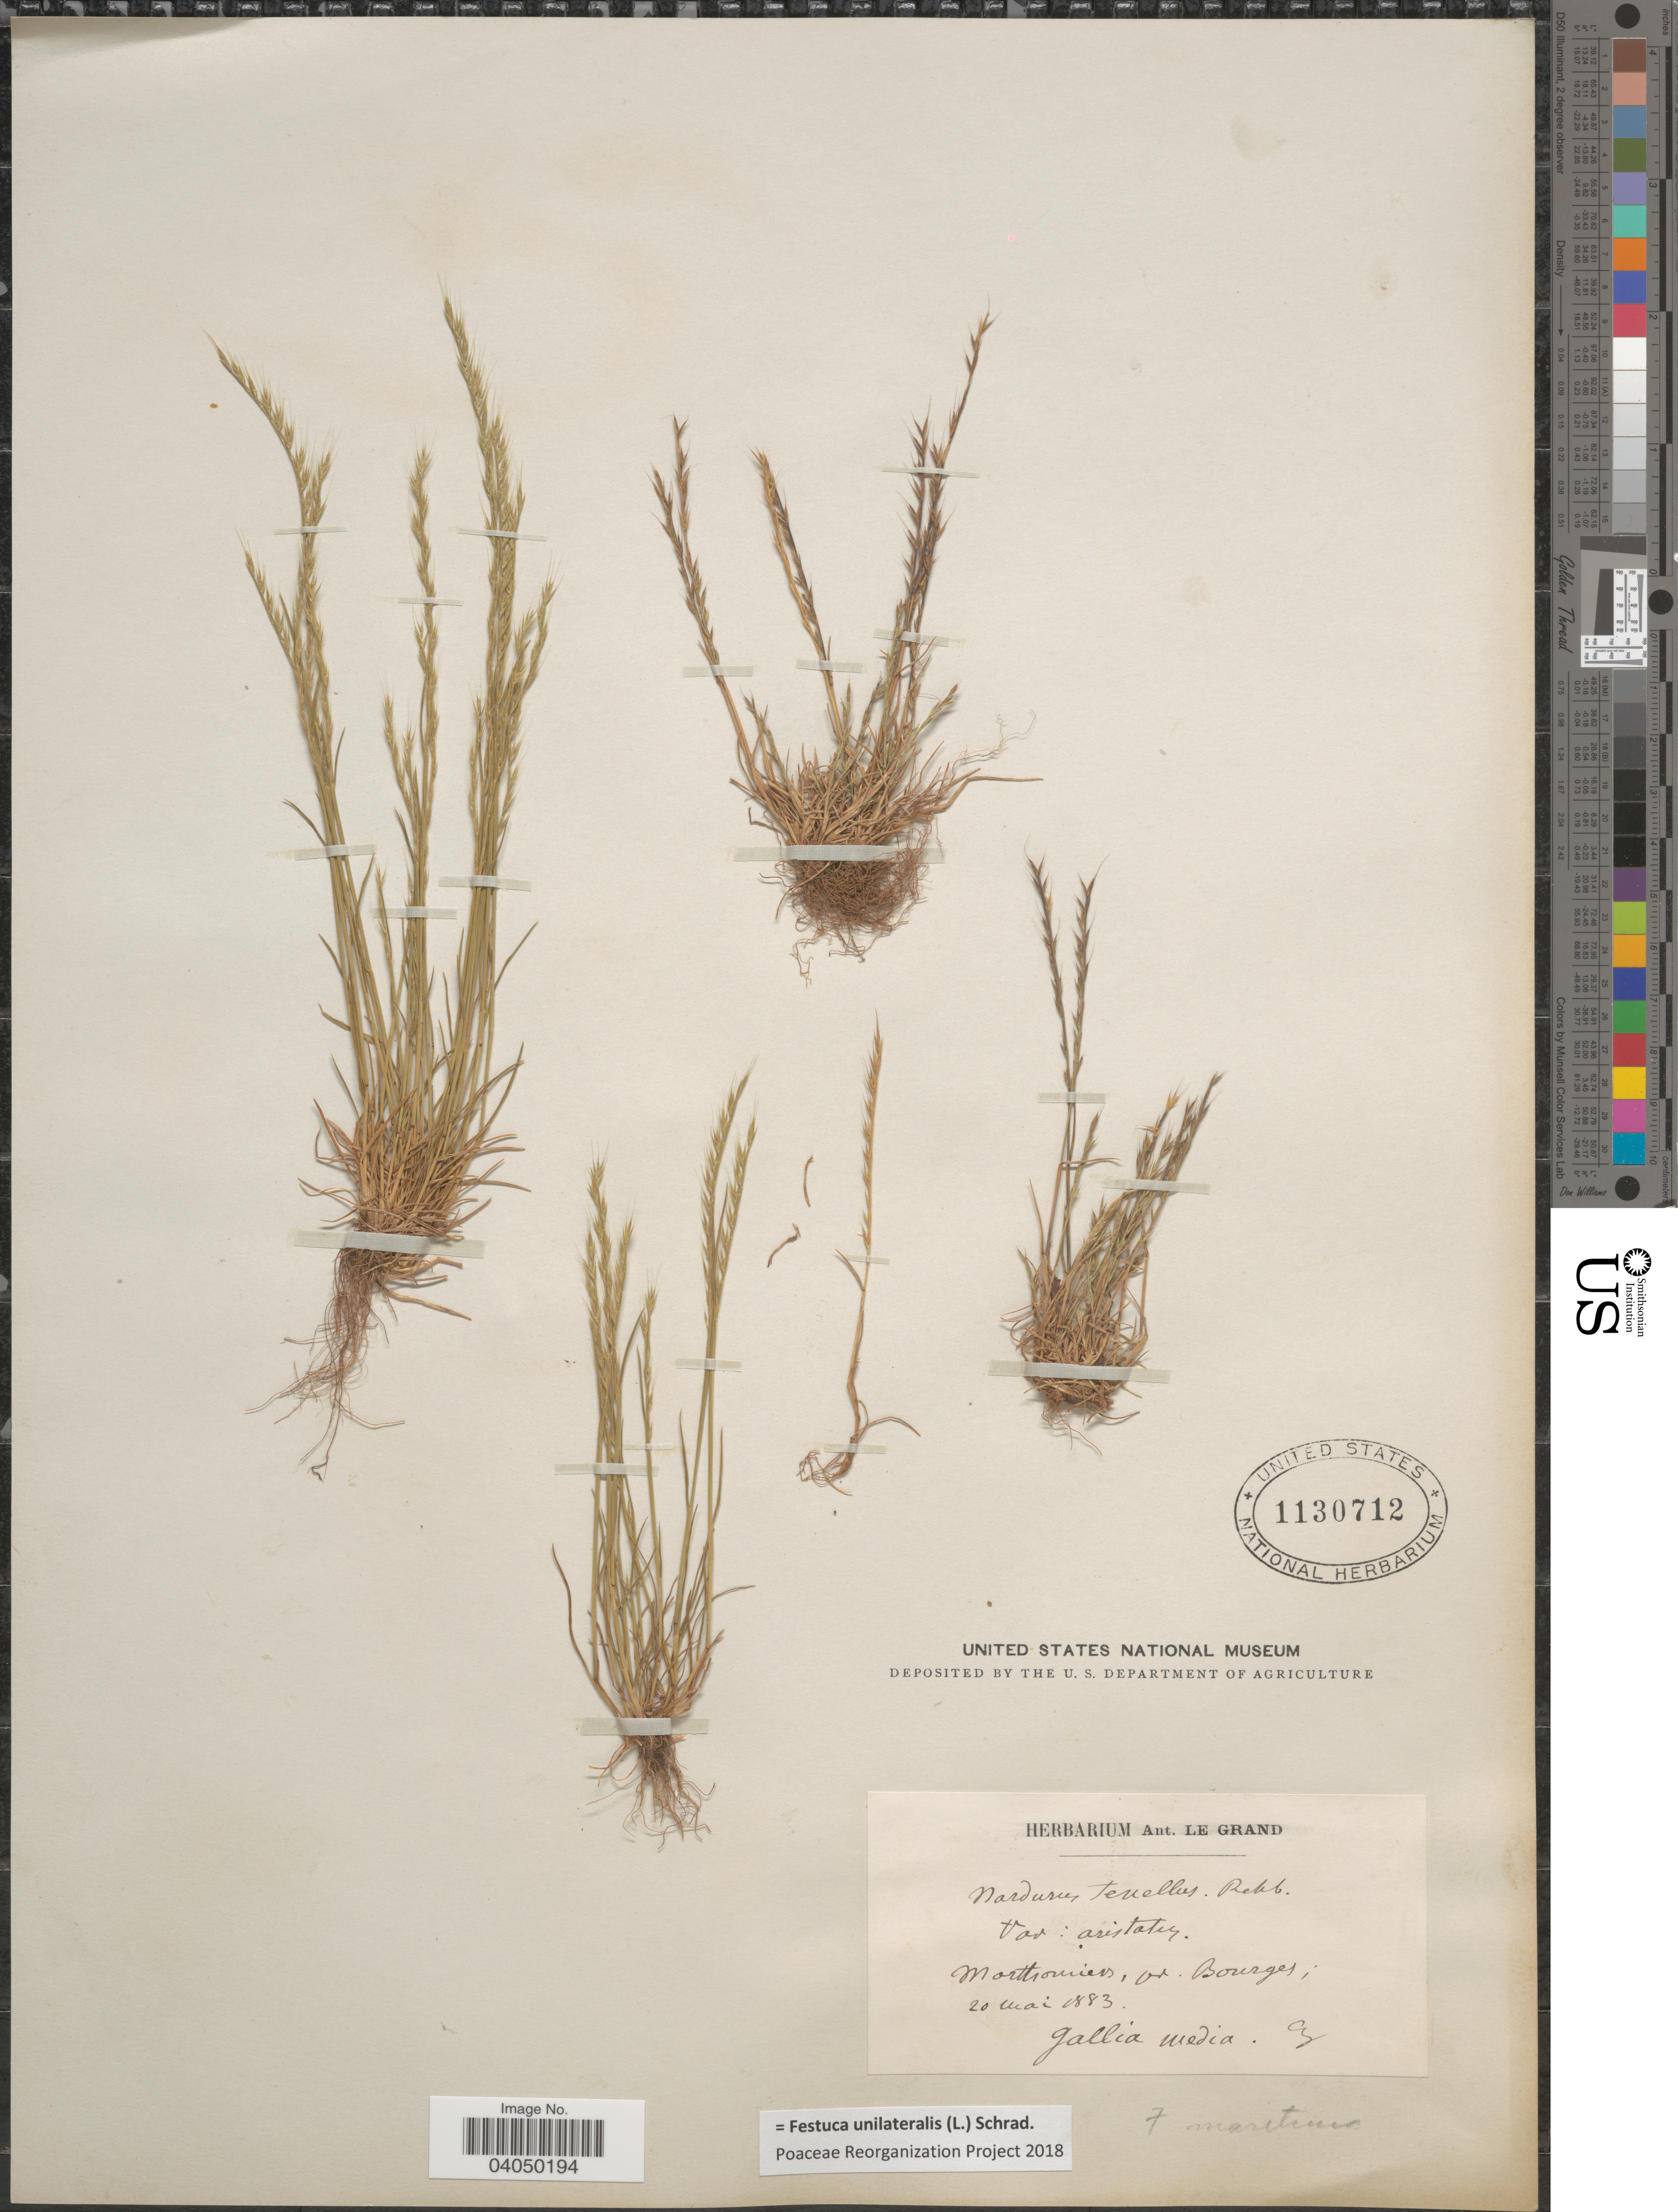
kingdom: Plantae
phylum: Tracheophyta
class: Liliopsida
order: Poales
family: Poaceae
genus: Festuca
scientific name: Festuca unilateralis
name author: Schrad.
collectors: A. Le Grand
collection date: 1883-05-20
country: France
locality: Mortiomiers, ad. Bourges. Gallia Media.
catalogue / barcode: US 1130712